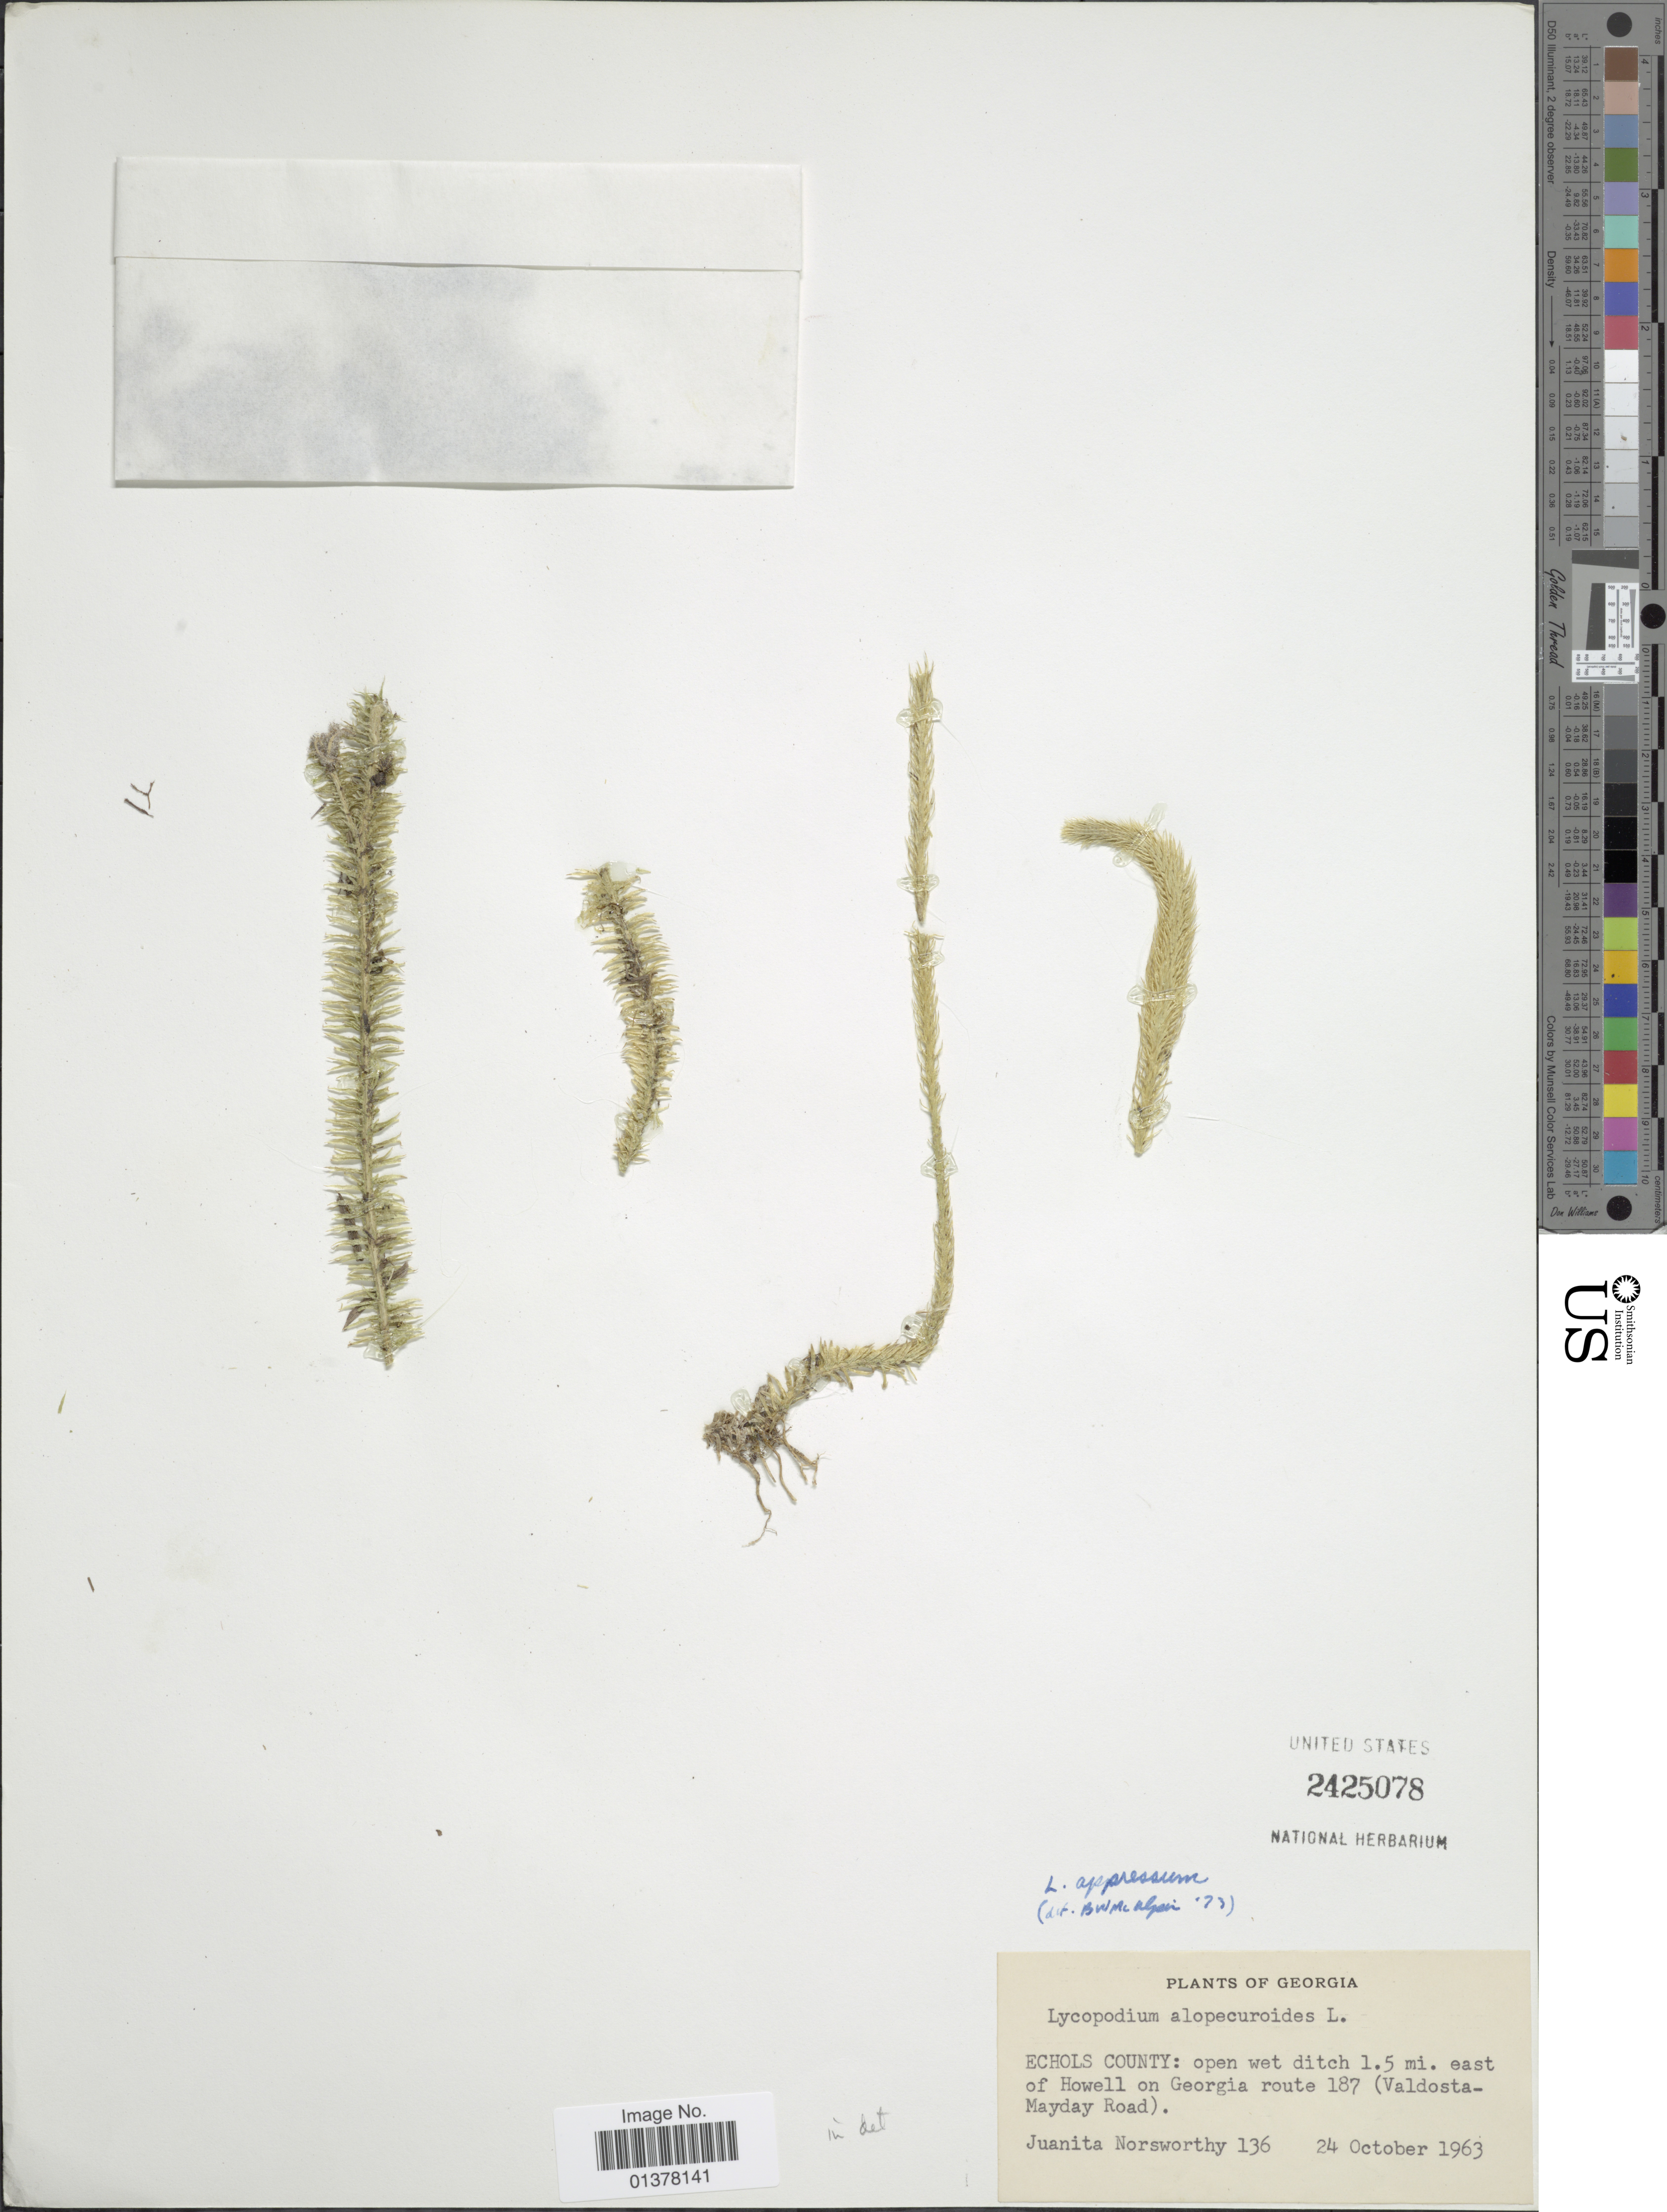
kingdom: Plantae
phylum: Tracheophyta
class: Lycopodiopsida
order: Lycopodiales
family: Lycopodiaceae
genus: Lycopodiella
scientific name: Lycopodiella appressa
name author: (Chapm.) Cranfill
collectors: J. Norsworthy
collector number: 136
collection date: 1963-10-24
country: United States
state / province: Georgia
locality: Echols County: open wet ditch 1.5 mi. east of Howell on Georgia route 187 (Valdosta Mayday Road)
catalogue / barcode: US 2425078